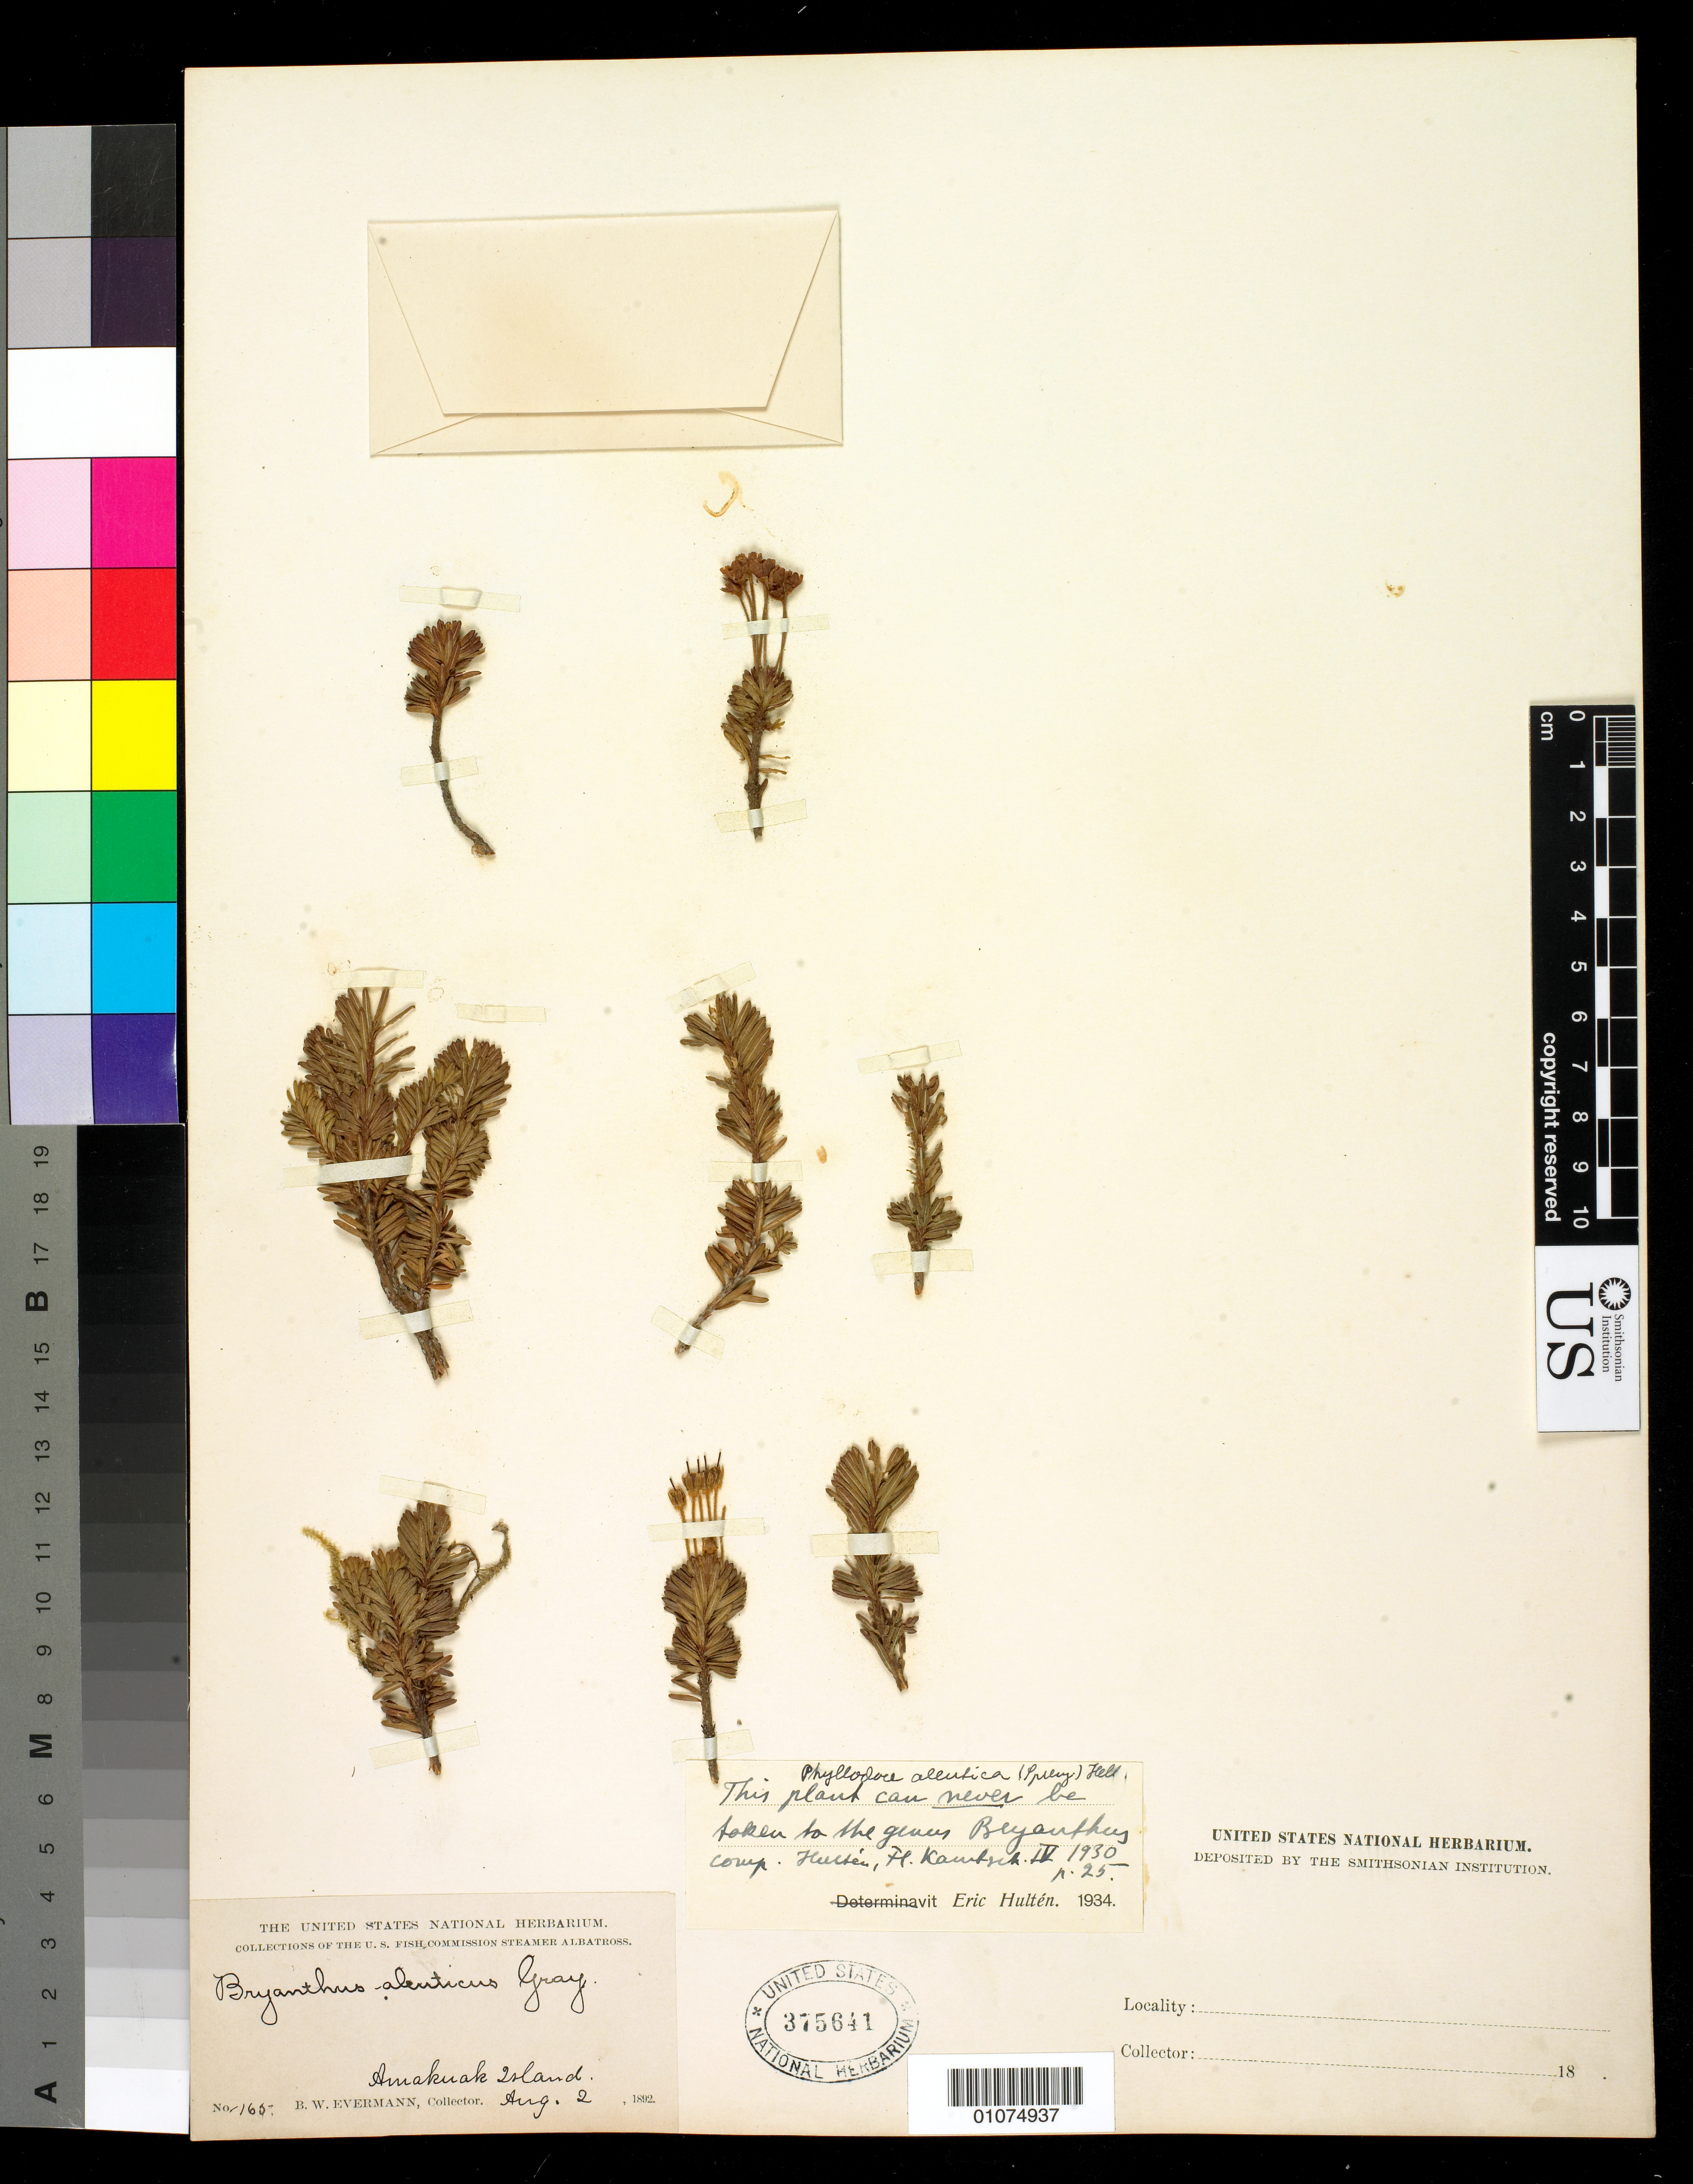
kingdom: Plantae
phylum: Tracheophyta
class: Magnoliopsida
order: Ericales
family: Ericaceae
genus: Phyllodoce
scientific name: Phyllodoce aleutica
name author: (Spreng.) A. Heller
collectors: B. W. Evermann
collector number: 165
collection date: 1892-08-02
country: United States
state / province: Alaska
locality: Amakuak Island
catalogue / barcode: US 375641